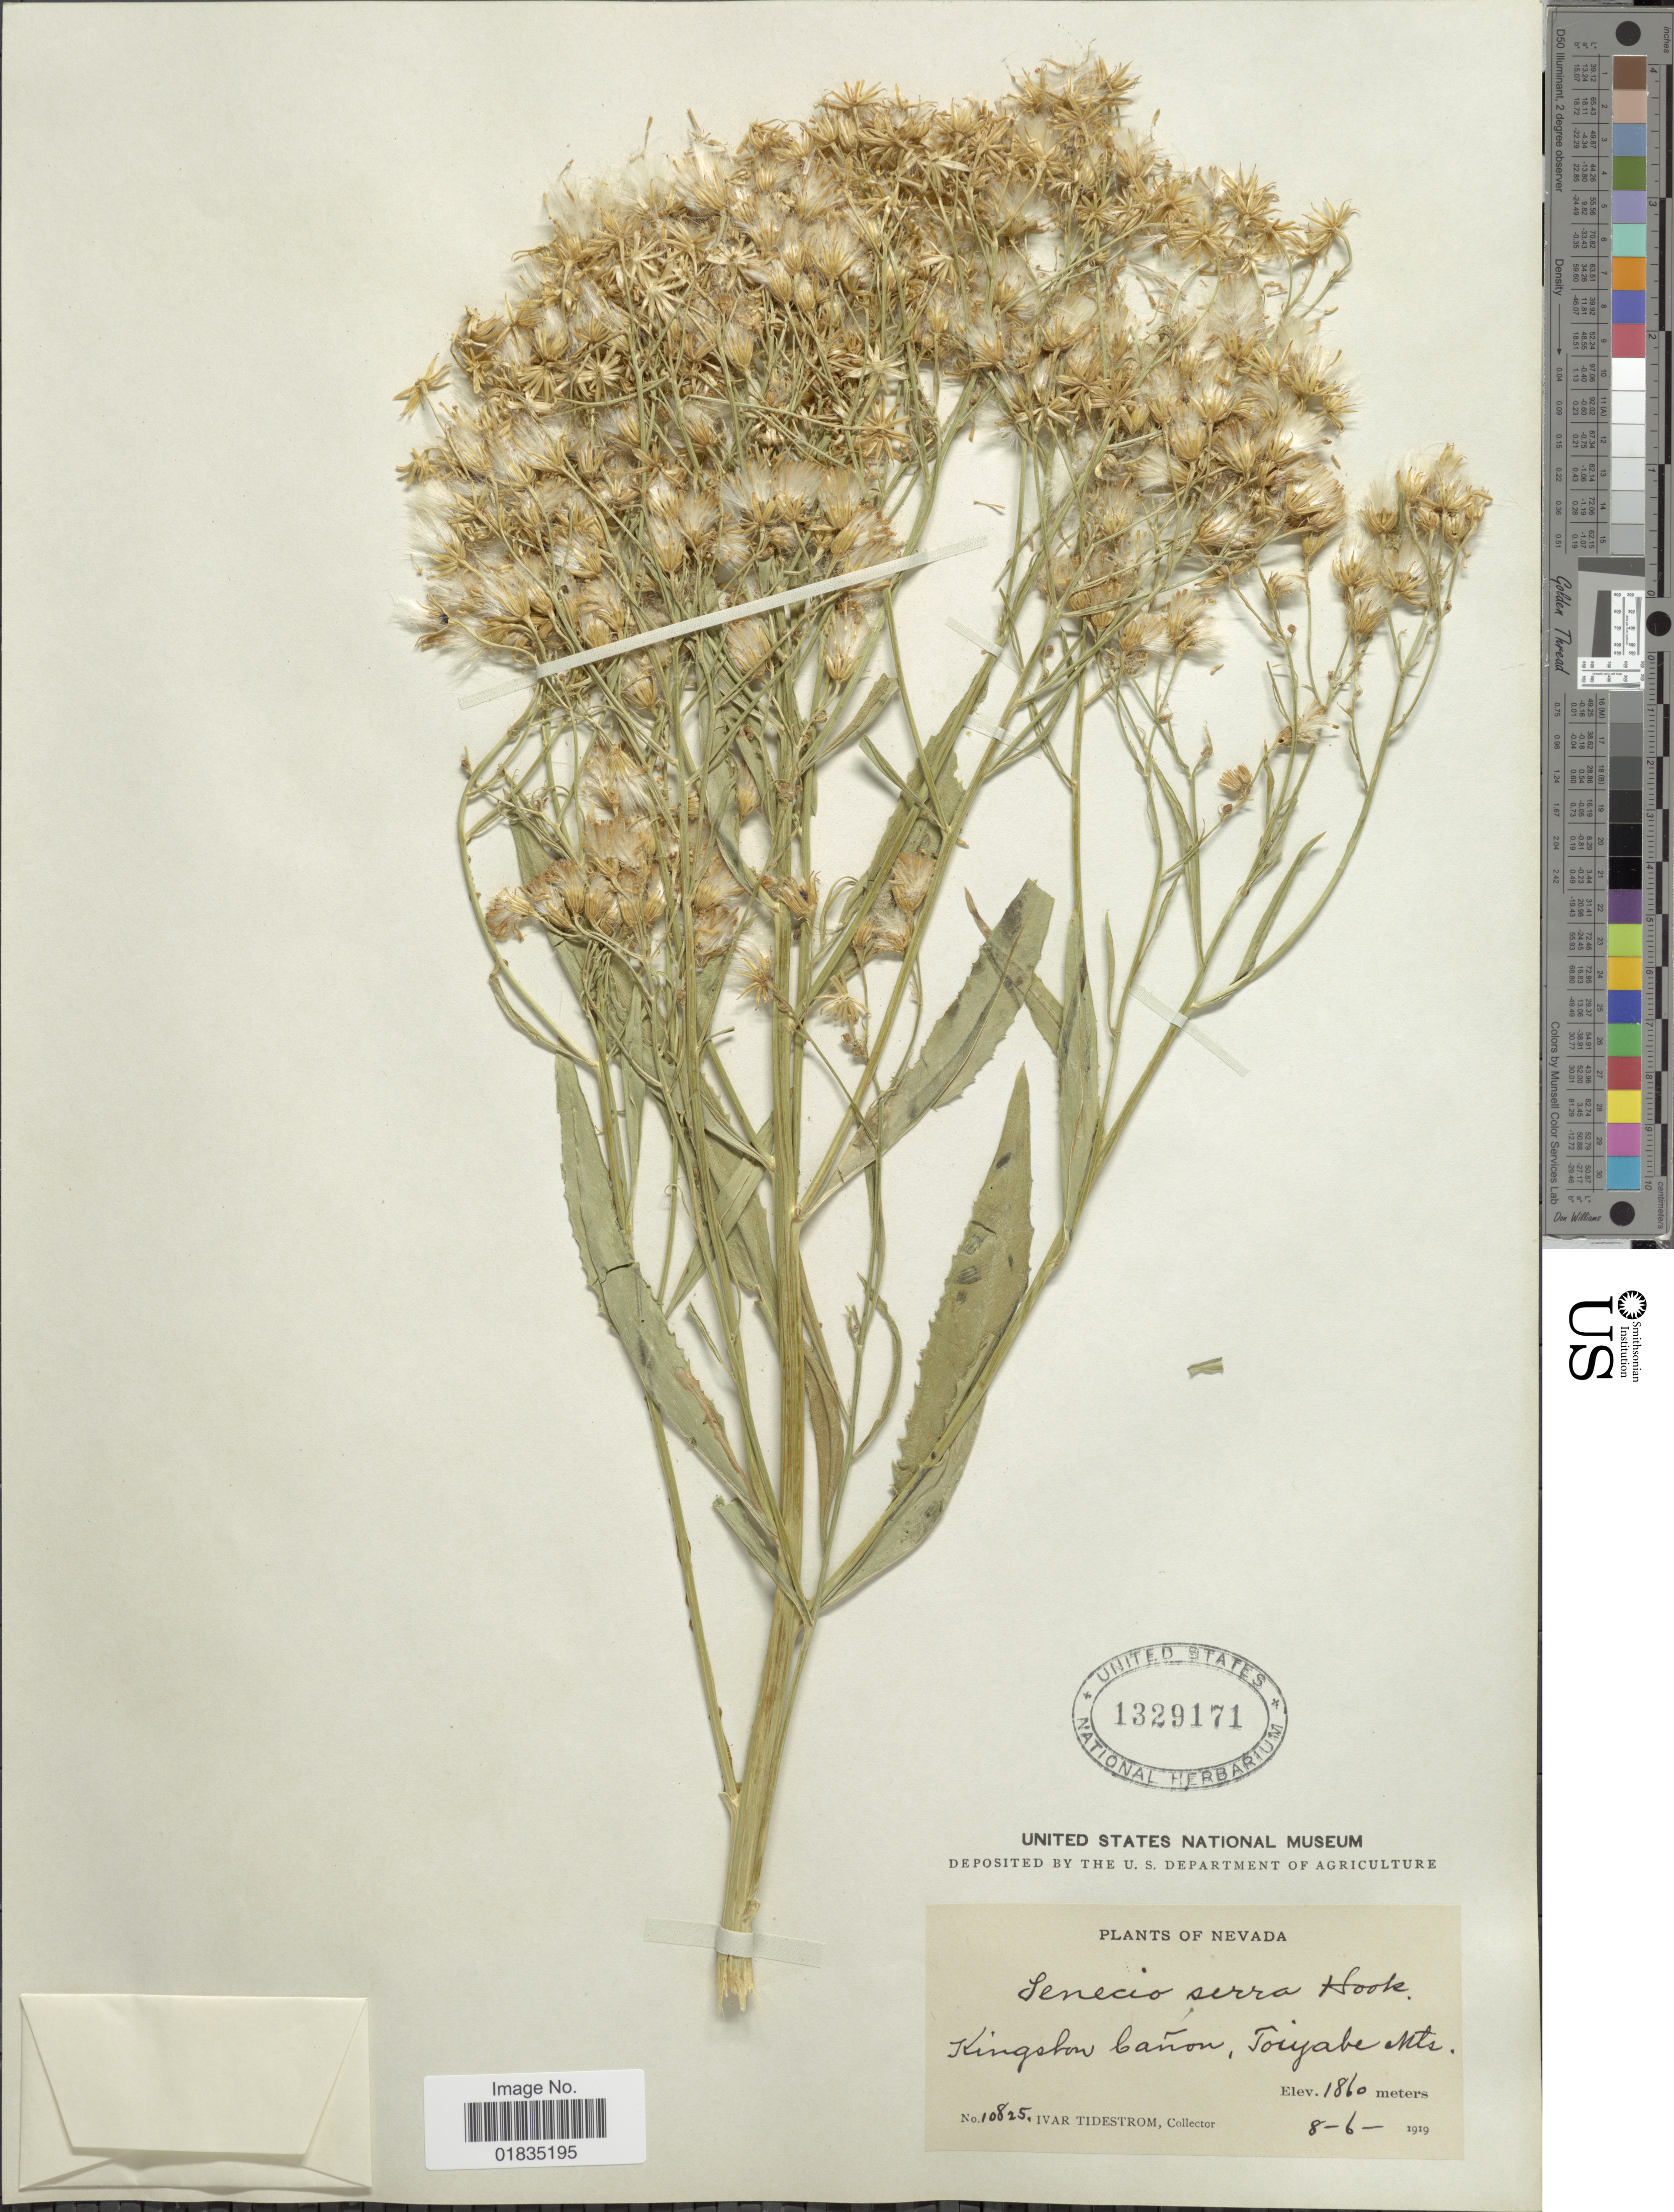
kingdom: Plantae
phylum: Tracheophyta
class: Magnoliopsida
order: Asterales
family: Asteraceae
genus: Senecio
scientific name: Senecio serra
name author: Hook.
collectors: I. F. Tidestrom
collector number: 10825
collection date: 1919-08-06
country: United States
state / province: Nevada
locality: Kingston Canon, Toiyabe Mts.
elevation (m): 1860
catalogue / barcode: US 1329171